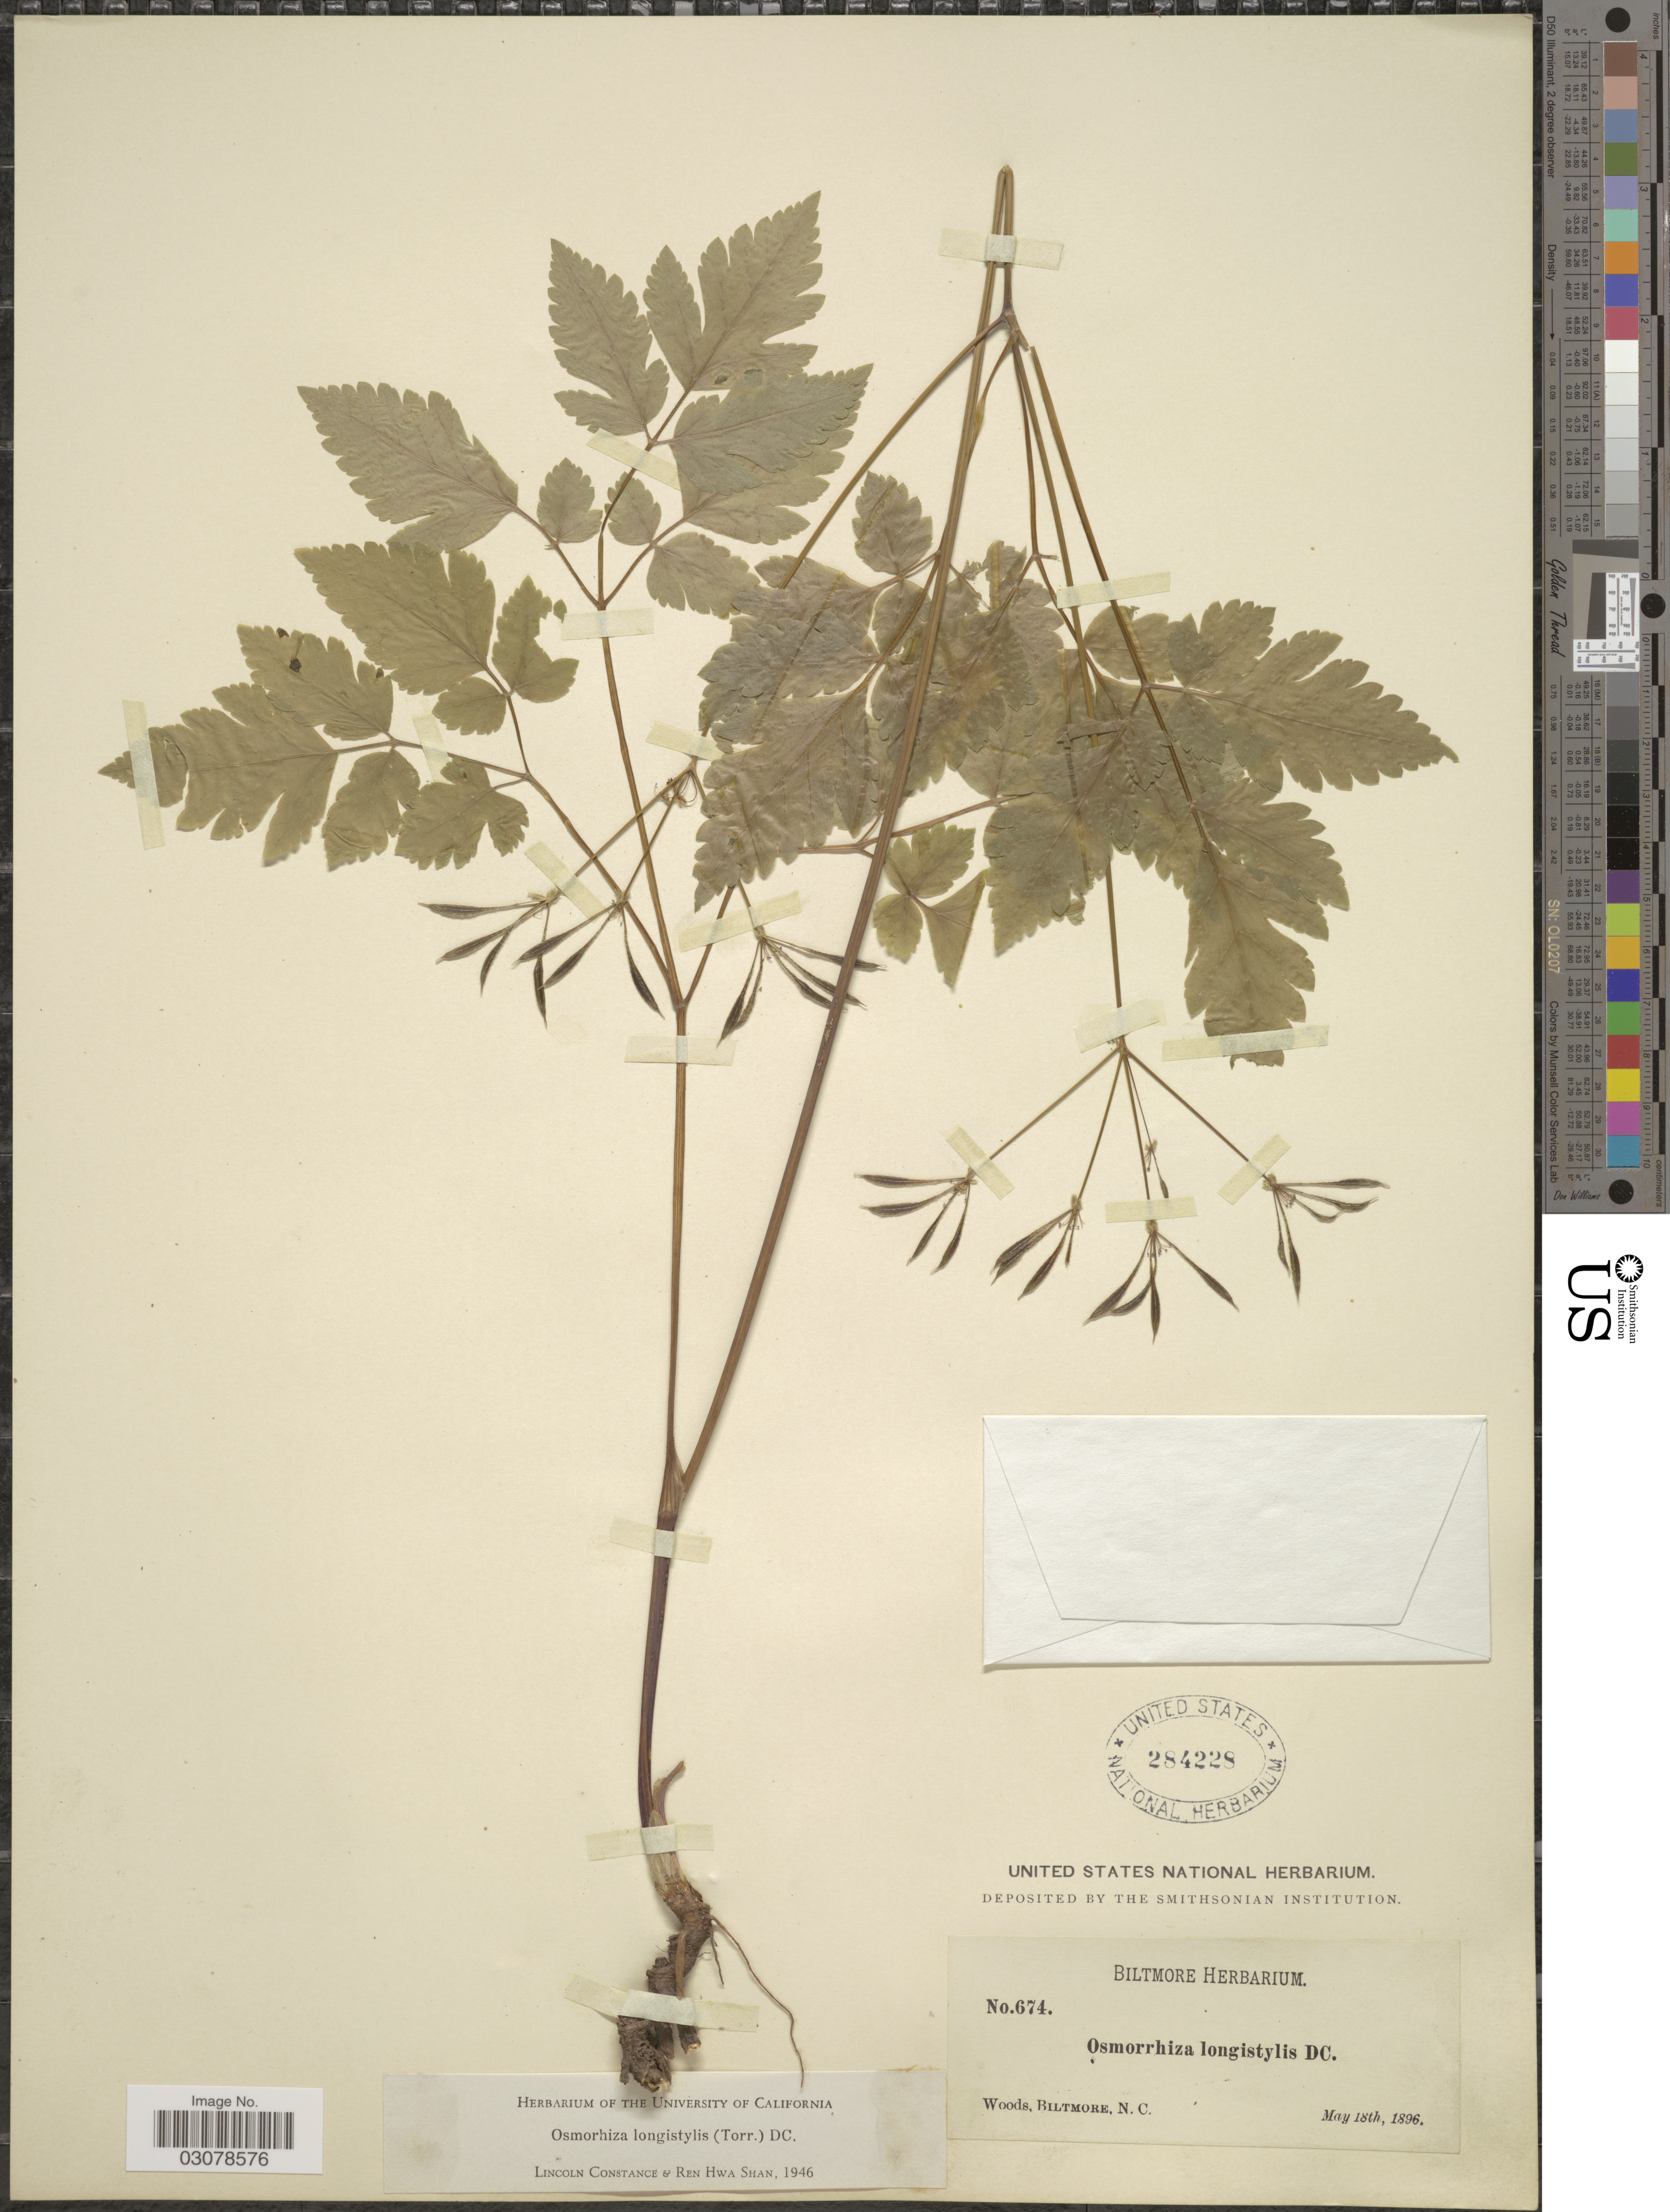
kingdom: Plantae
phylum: Tracheophyta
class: Magnoliopsida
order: Apiales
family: Apiaceae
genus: Osmorhiza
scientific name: Osmorhiza longistylis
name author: (Torr.) DC.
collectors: ex herb. Biltmore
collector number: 674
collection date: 1896-05-18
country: United States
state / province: North Carolina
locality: Woods, Biltmore.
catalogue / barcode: US 284228